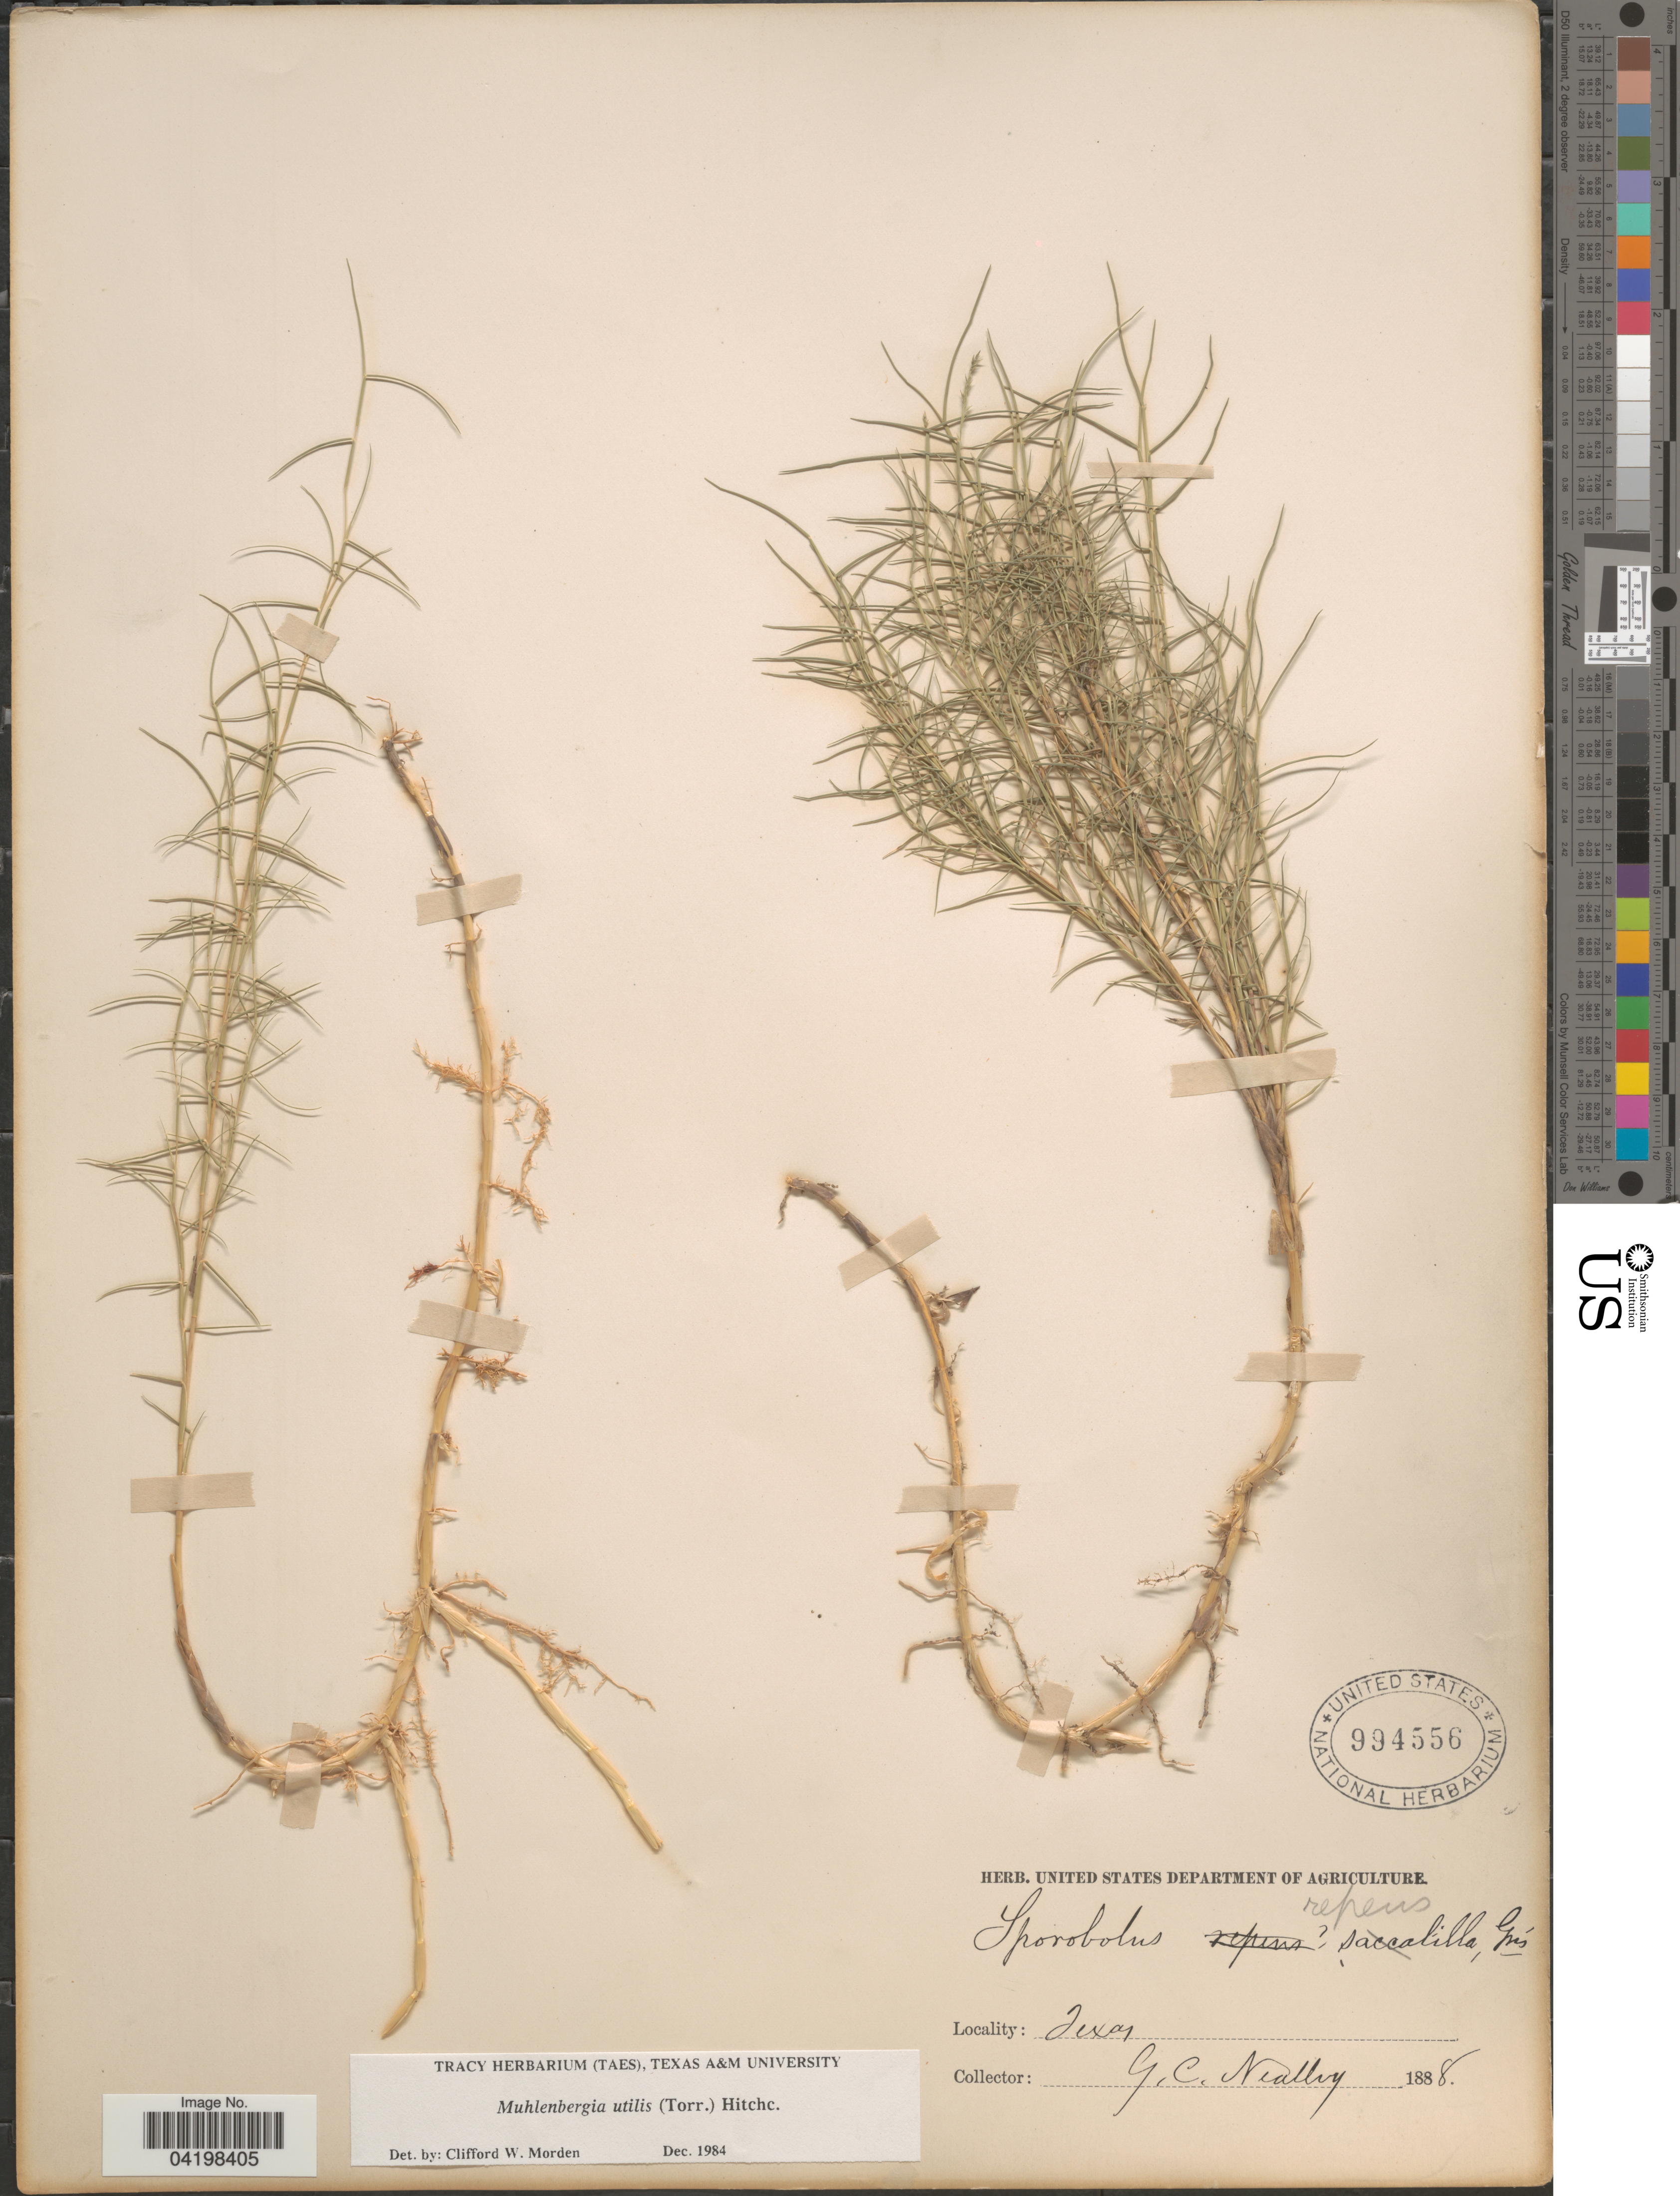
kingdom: Plantae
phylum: Tracheophyta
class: Liliopsida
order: Poales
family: Poaceae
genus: Muhlenbergia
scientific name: Muhlenbergia utilis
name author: (Torr.) Hitchc.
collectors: G. C. Nealley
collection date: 1888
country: United States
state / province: Texas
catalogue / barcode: US 994556